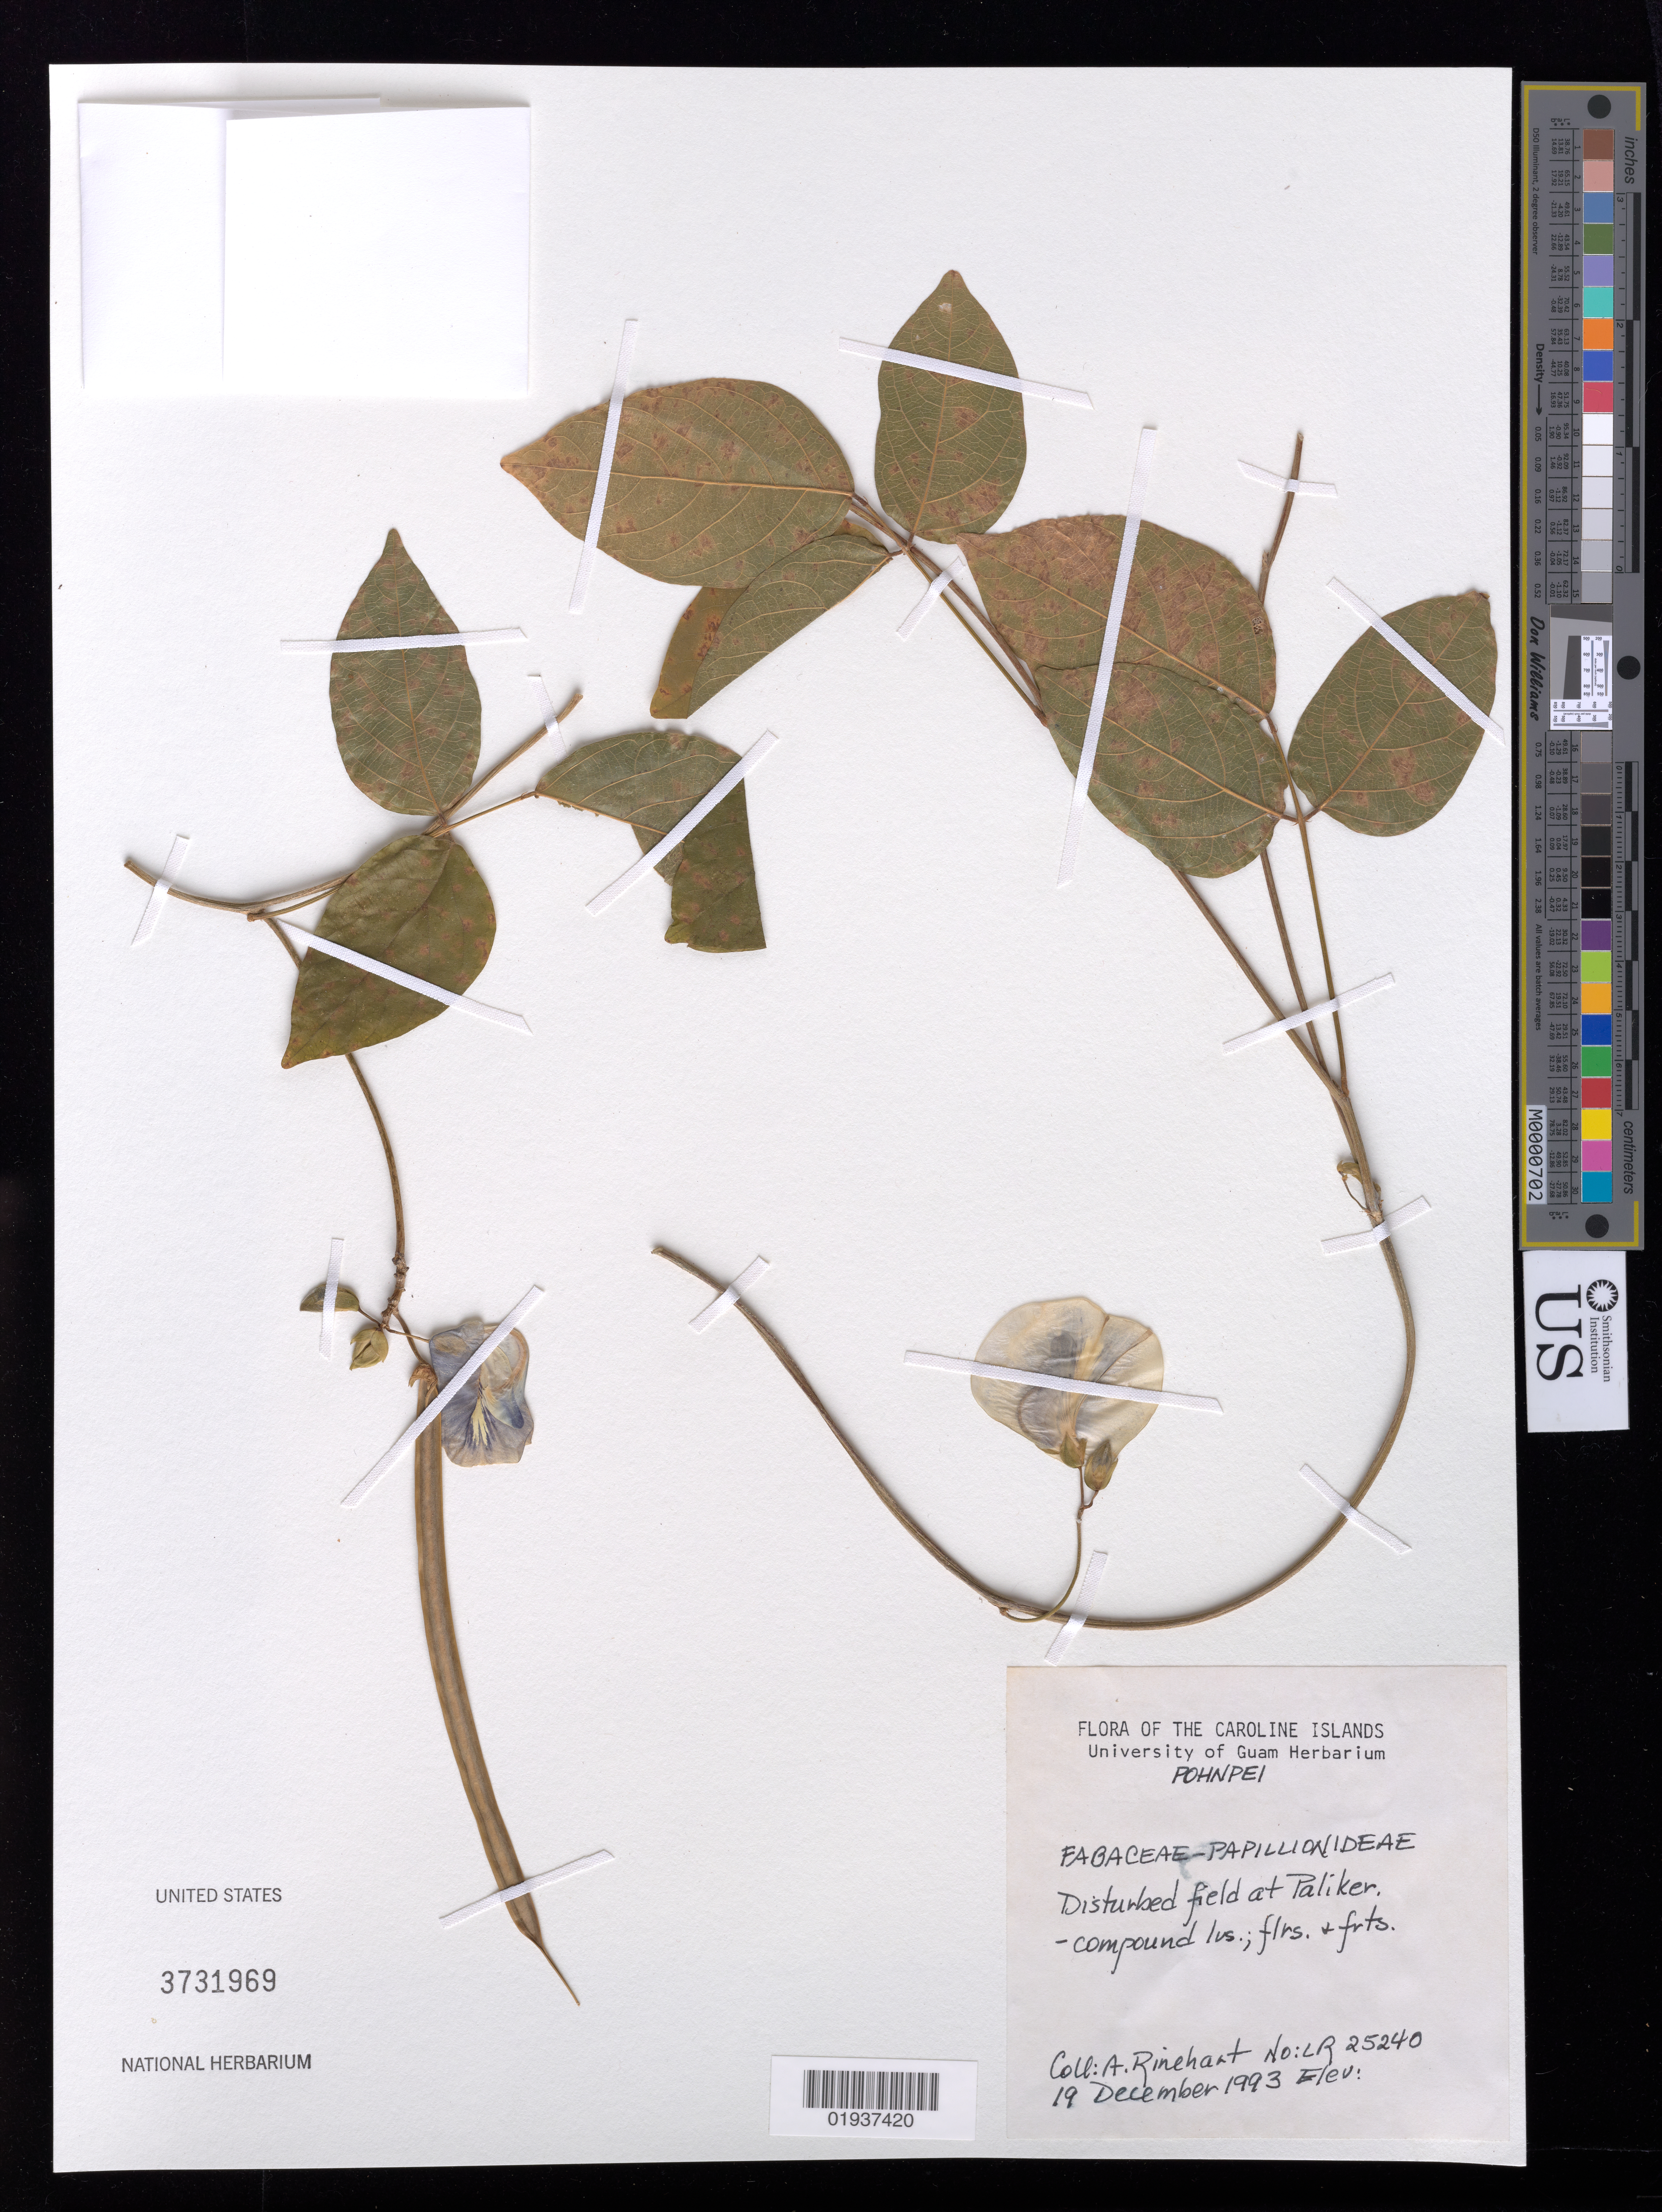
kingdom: Plantae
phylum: Tracheophyta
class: Magnoliopsida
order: Fabales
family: Fabaceae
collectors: A. Rinehart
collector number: LR25240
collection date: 1993-12-19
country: Micronesia, Federated States of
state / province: Pohnpei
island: Pohnpei [Ponape]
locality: Disturbed field at Paliker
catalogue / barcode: US 3731969